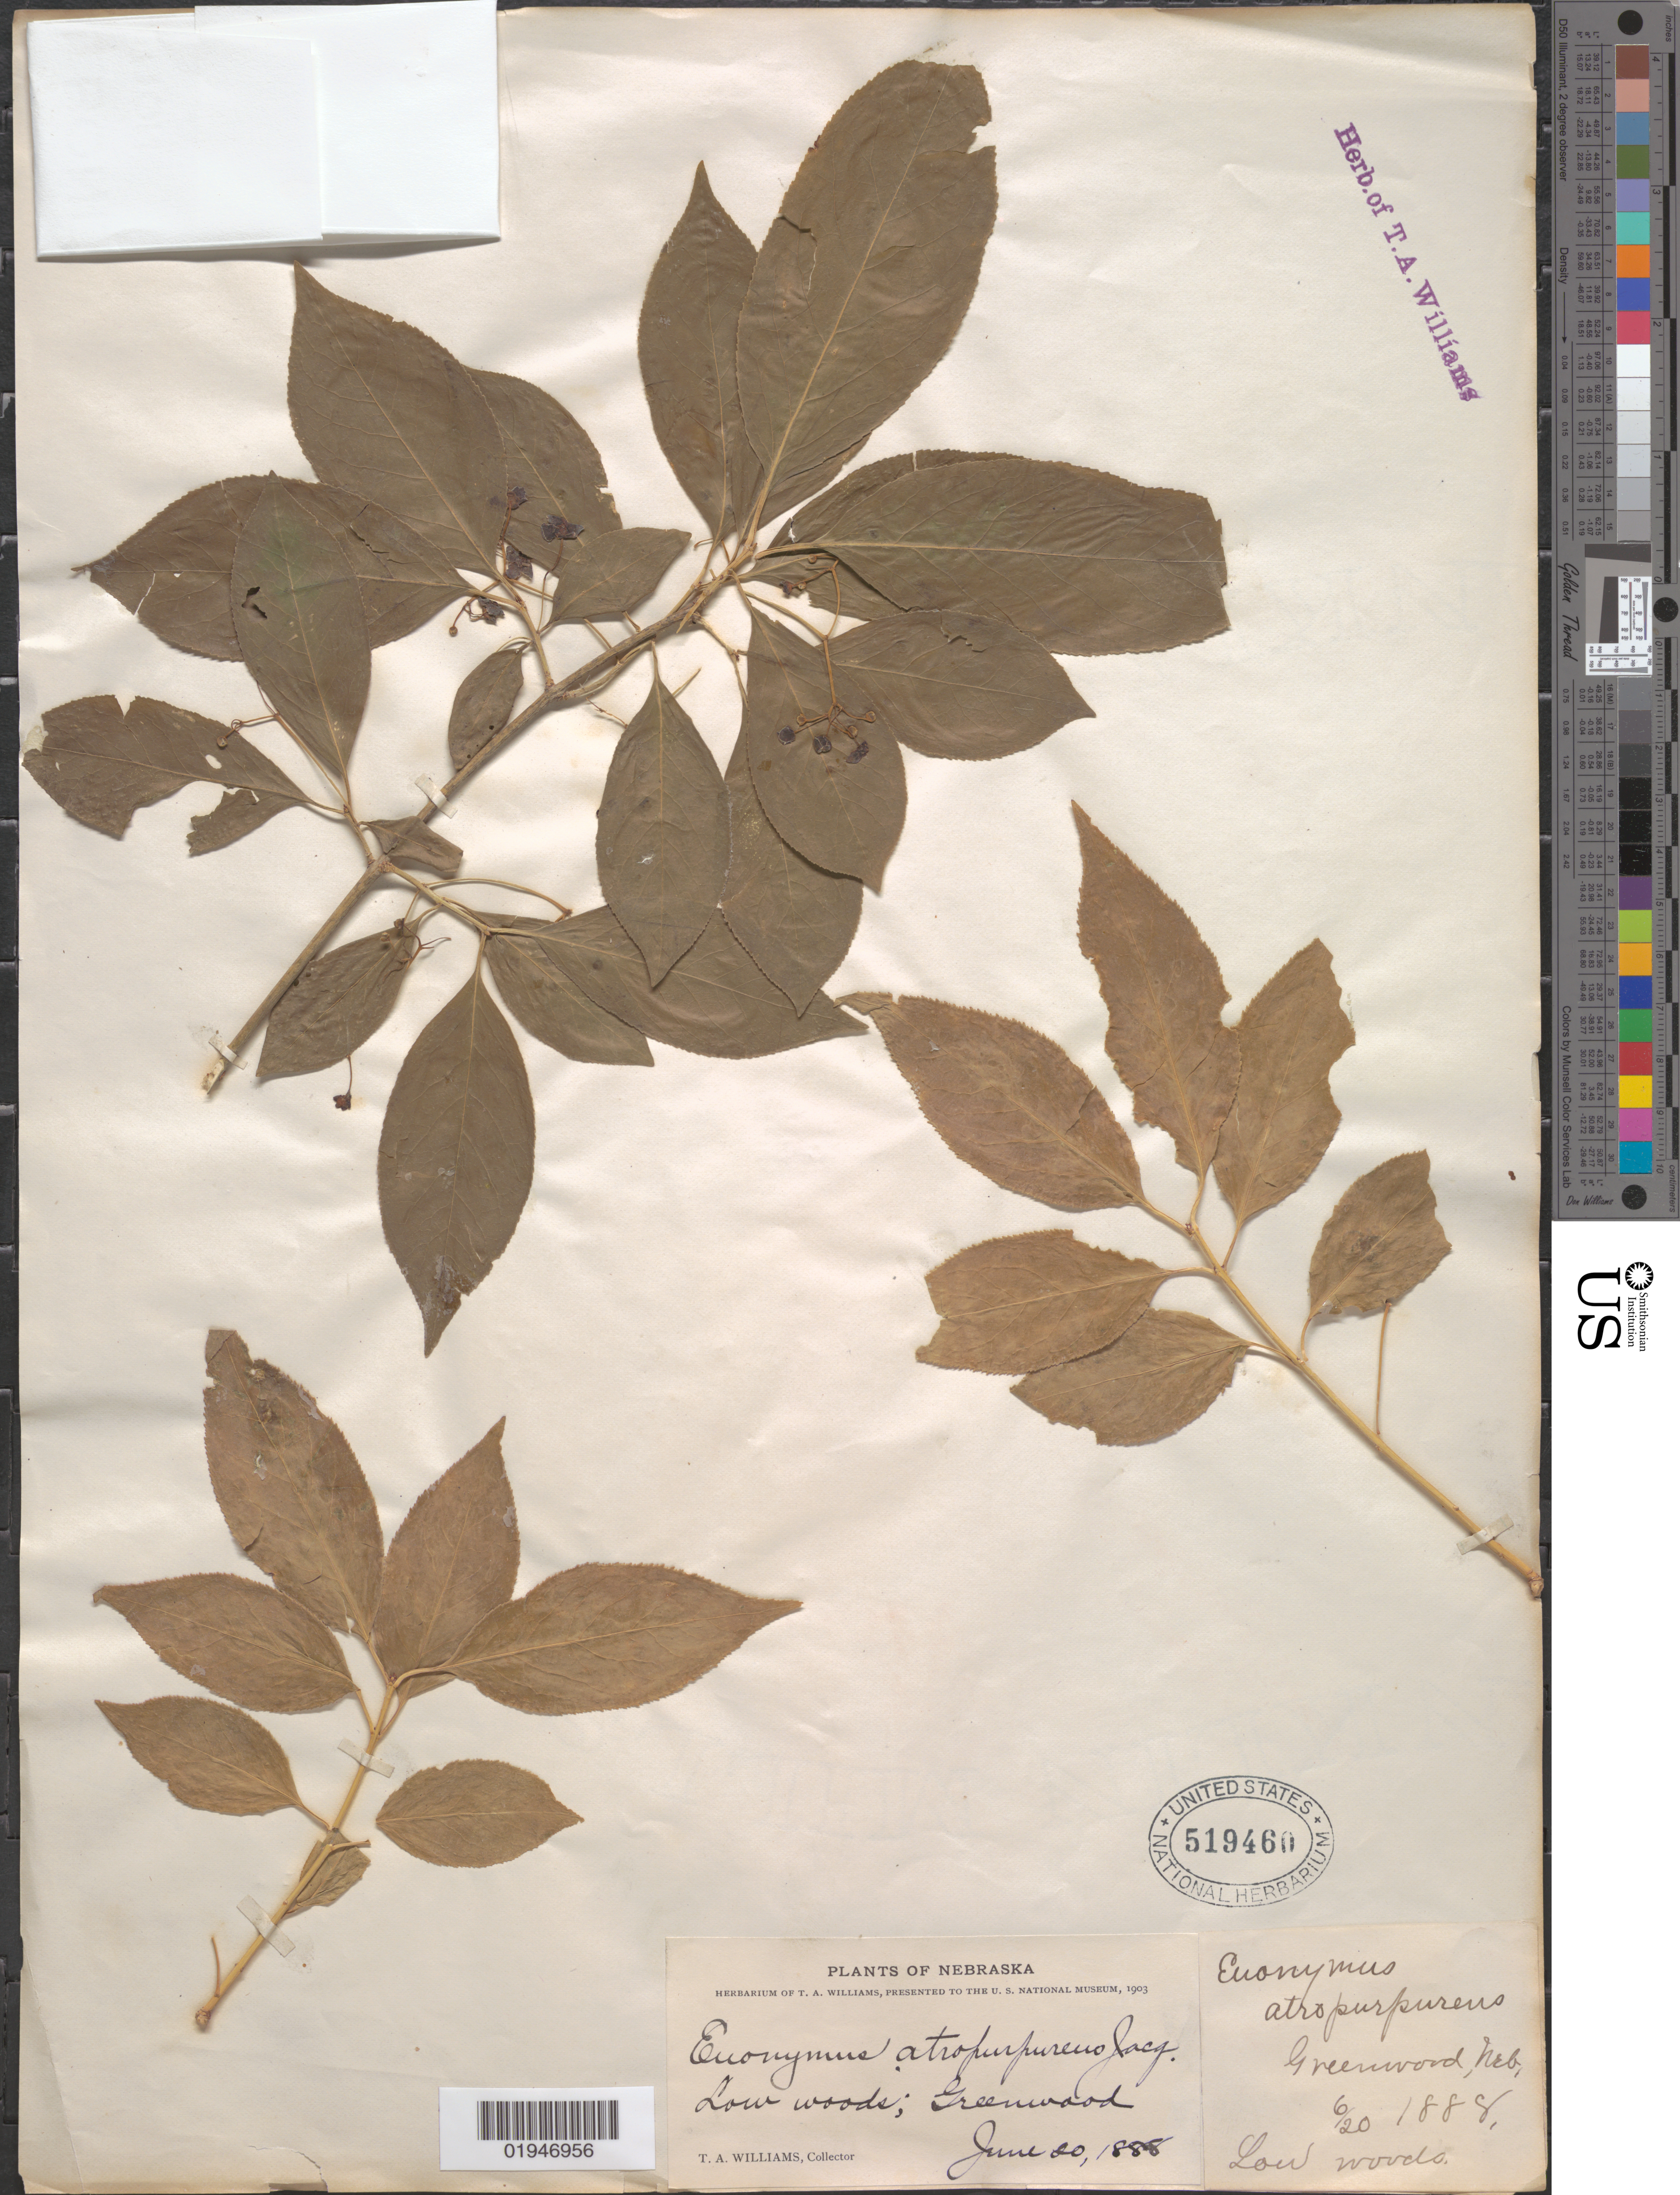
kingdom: Plantae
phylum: Tracheophyta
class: Magnoliopsida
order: Celastrales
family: Celastraceae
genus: Euonymus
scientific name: Euonymus atropurpureus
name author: Jacq.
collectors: T. A. Williams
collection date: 1888-06-20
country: United States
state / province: Nebraska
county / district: Cass County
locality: Greenwood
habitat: Low woods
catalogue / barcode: US 519460